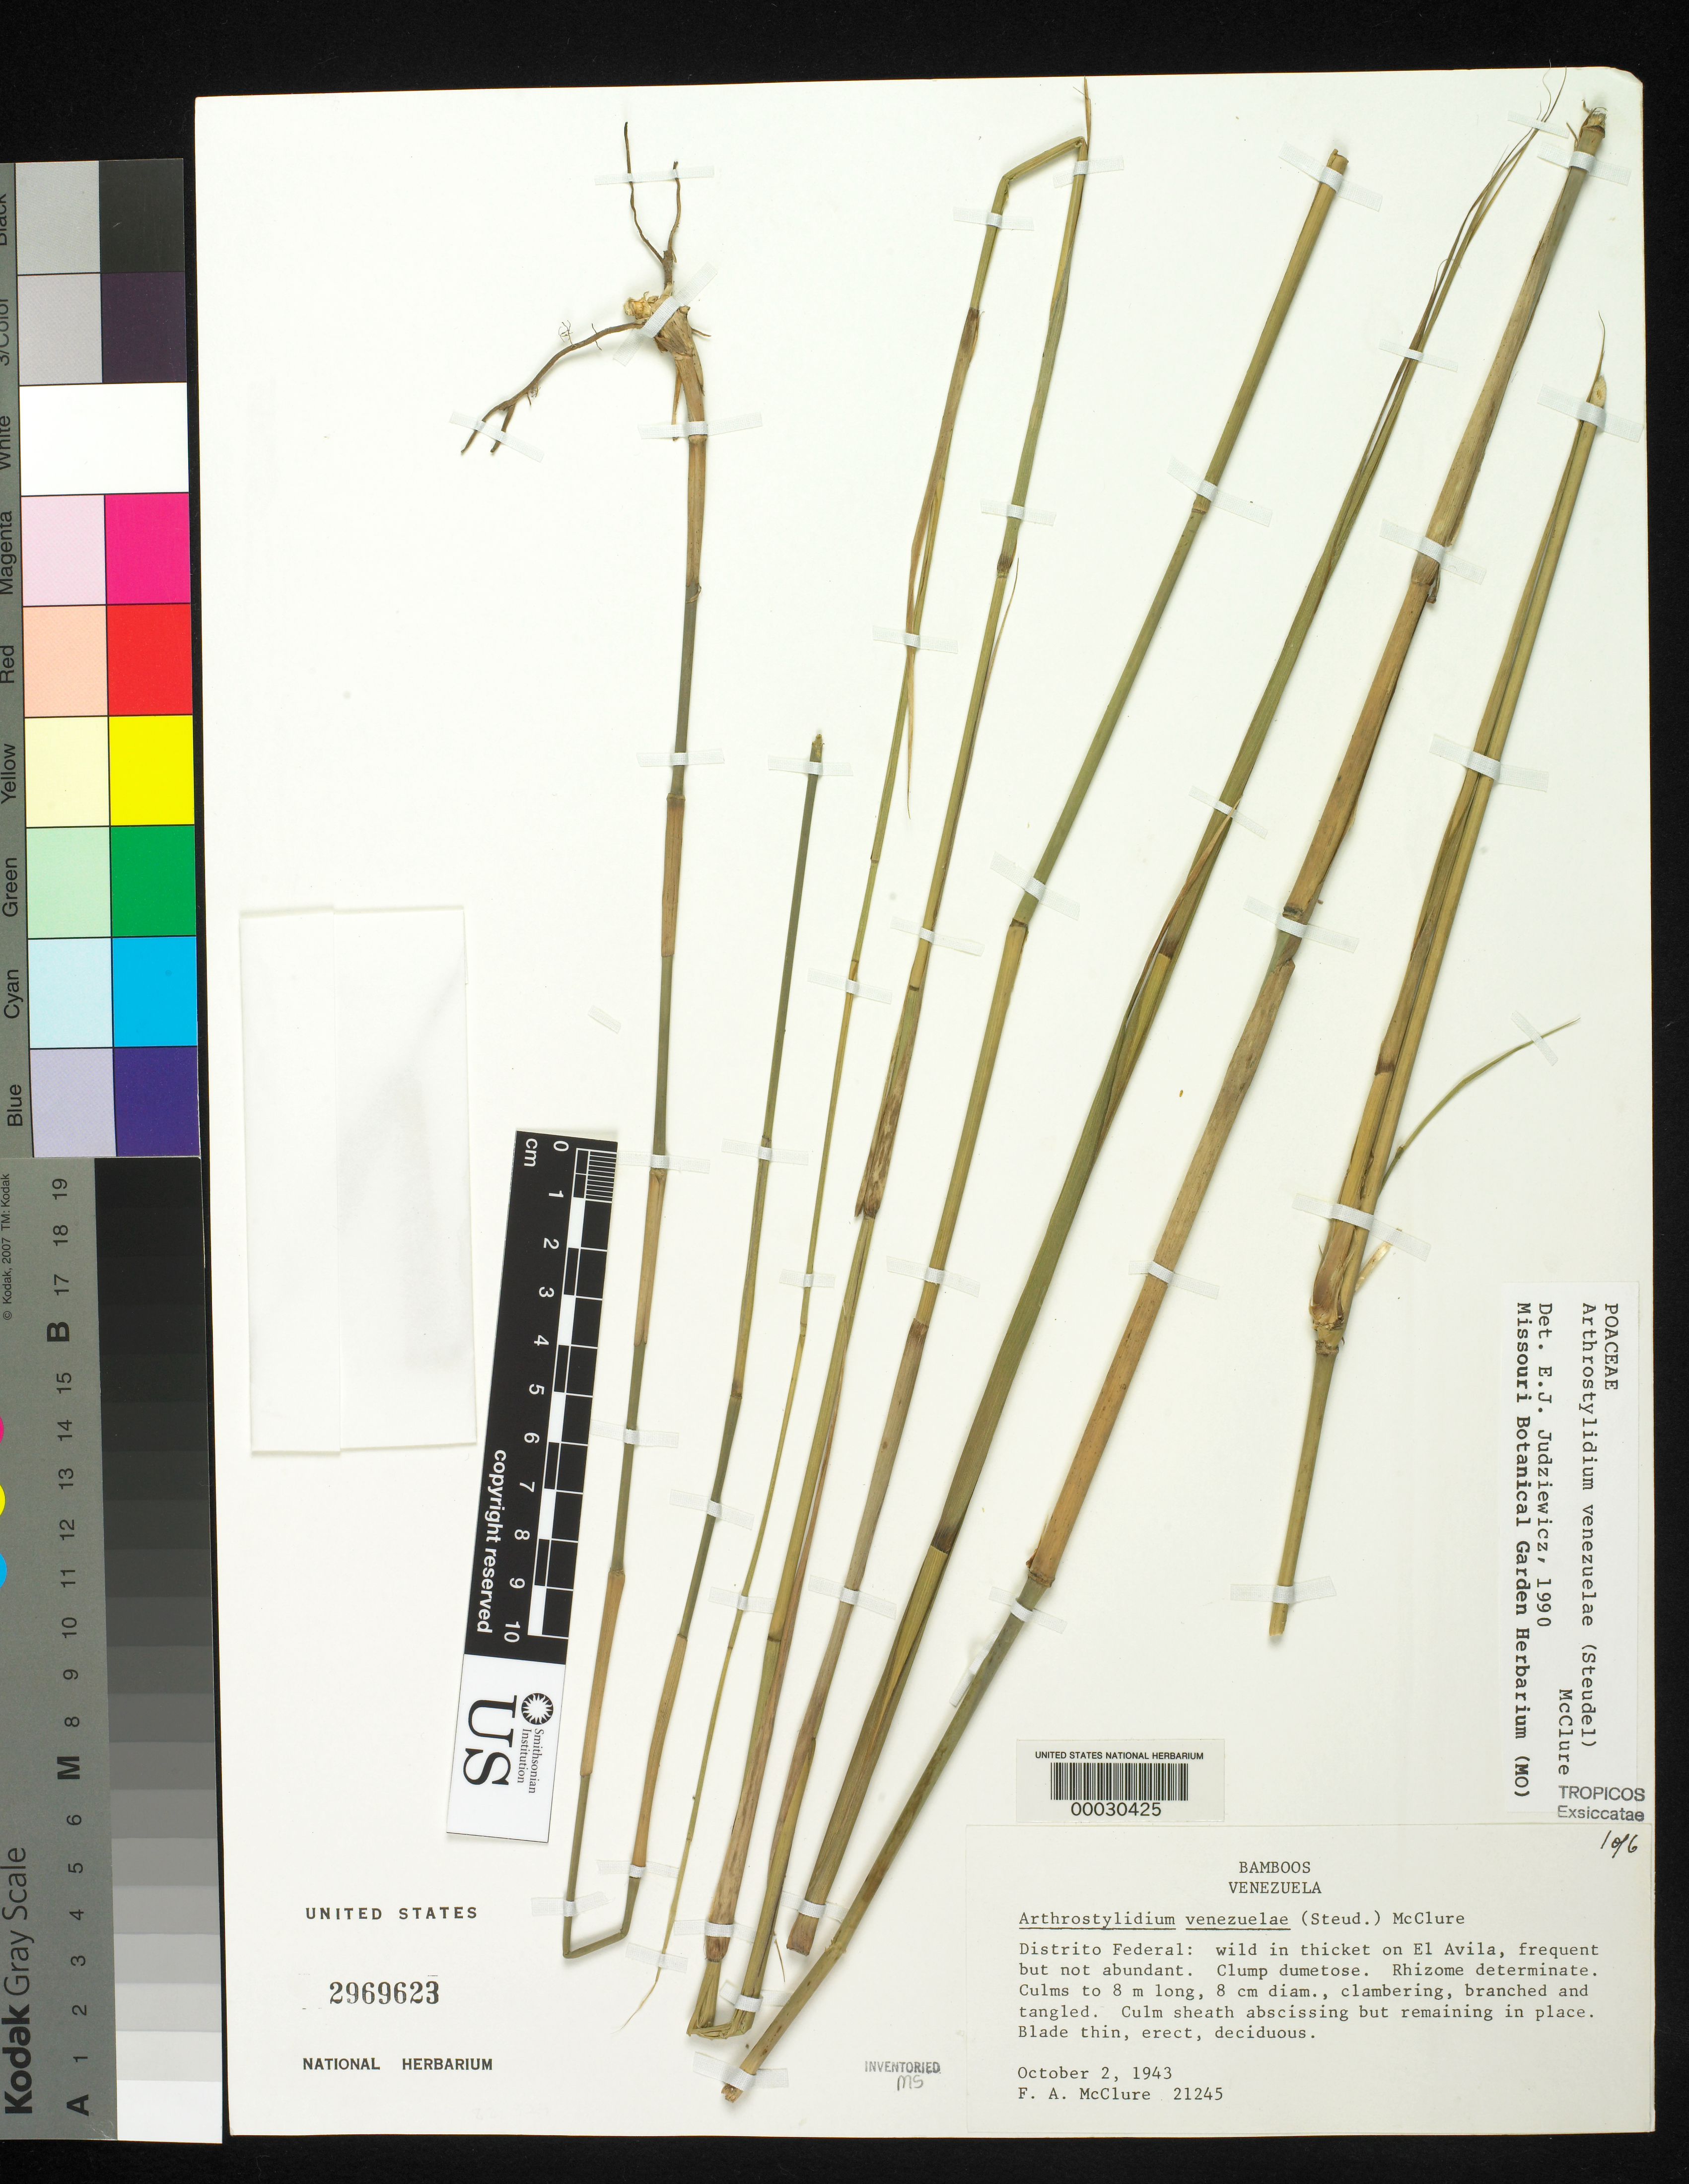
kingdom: Plantae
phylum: Tracheophyta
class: Liliopsida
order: Poales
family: Poaceae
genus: Arthrostylidium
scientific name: Arthrostylidium venezuelae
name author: (Steud.) McClure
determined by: Judziewicz, E. J.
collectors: F. A. McClure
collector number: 21245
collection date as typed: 02 Oct 1943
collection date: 1943-10-02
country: Venezuela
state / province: Miranda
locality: El avila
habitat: Thicket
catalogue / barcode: US 2969623